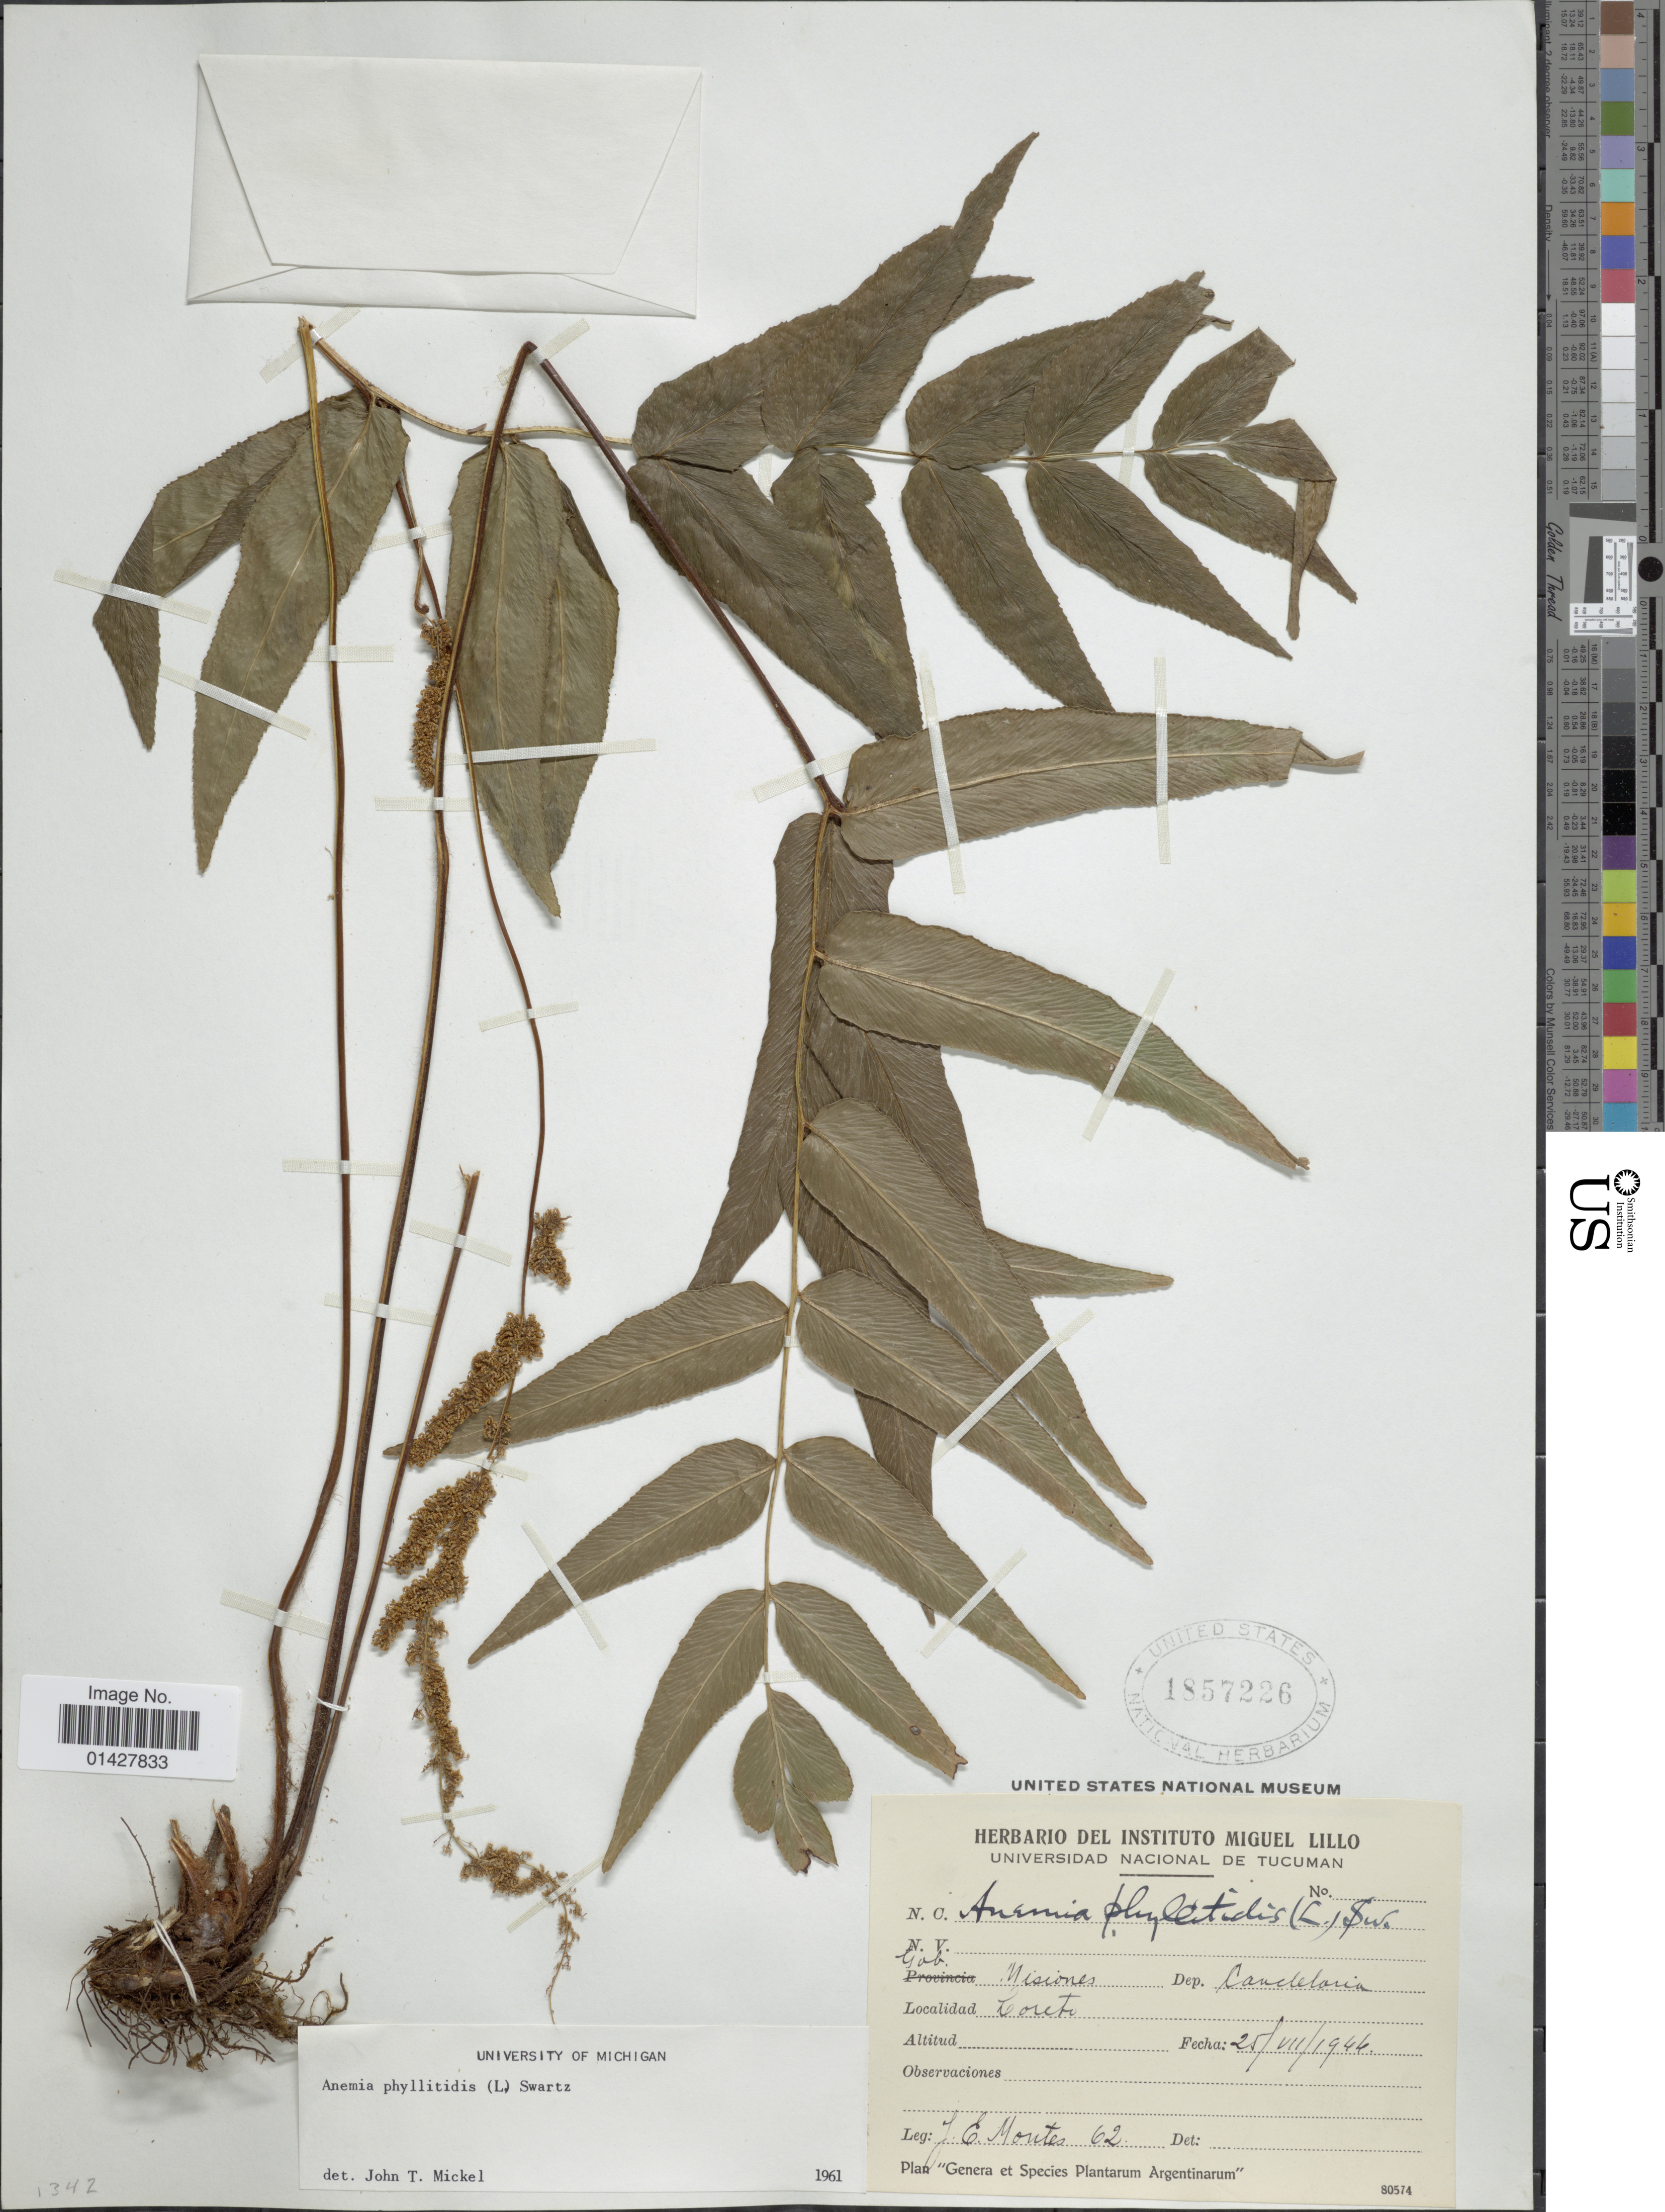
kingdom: Plantae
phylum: Tracheophyta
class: Polypodiopsida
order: Schizaeales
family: Anemiaceae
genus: Anemia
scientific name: Anemia phyllitidis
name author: (L.) Sw.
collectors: J. E. Montes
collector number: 62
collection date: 1944-07-25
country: Argentina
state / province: Misiones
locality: Gob. Misiones, Dep Candelaria, Loreto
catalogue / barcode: US 1857226